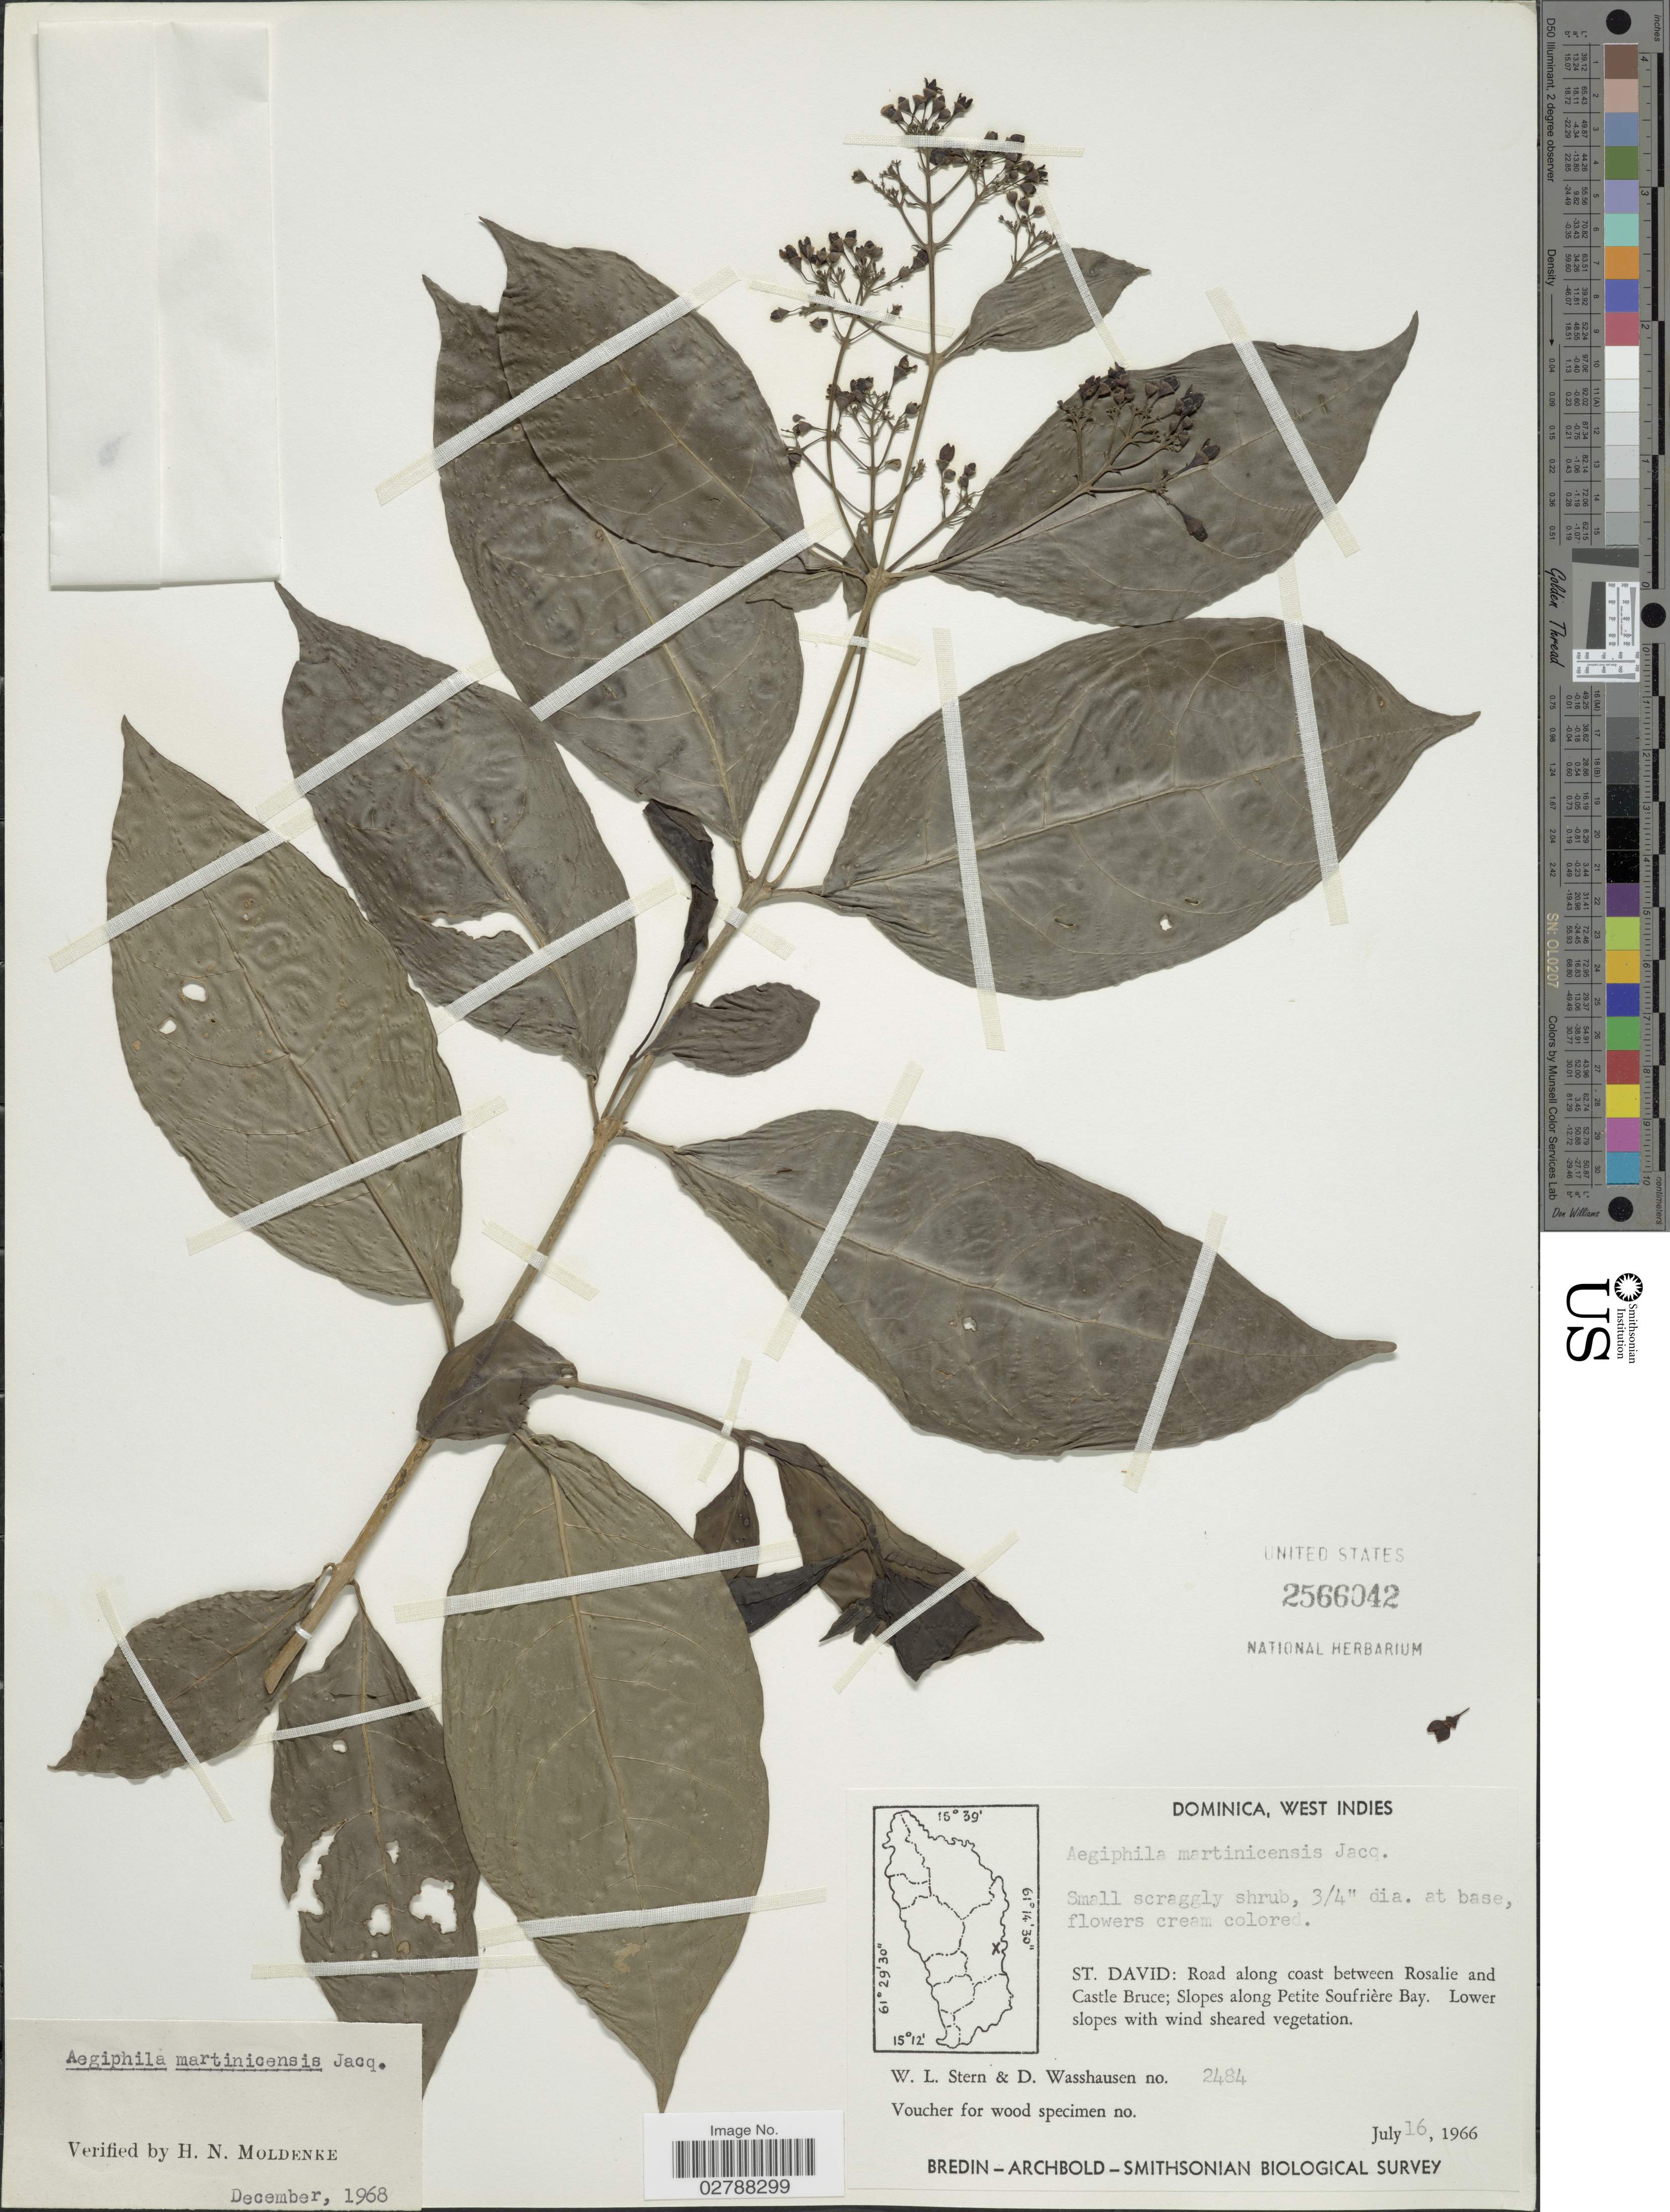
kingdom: Plantae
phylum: Tracheophyta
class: Magnoliopsida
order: Lamiales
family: Lamiaceae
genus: Aegiphila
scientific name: Aegiphila martinicensis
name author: Jacq.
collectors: W. L. Stern & D. C. Wasshausen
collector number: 2484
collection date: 1966-07-16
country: Dominica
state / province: St. David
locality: Road along coast between Rosalie and Castle Bruce; Slopes along Petite Soufrière Bay.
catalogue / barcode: US 2566042